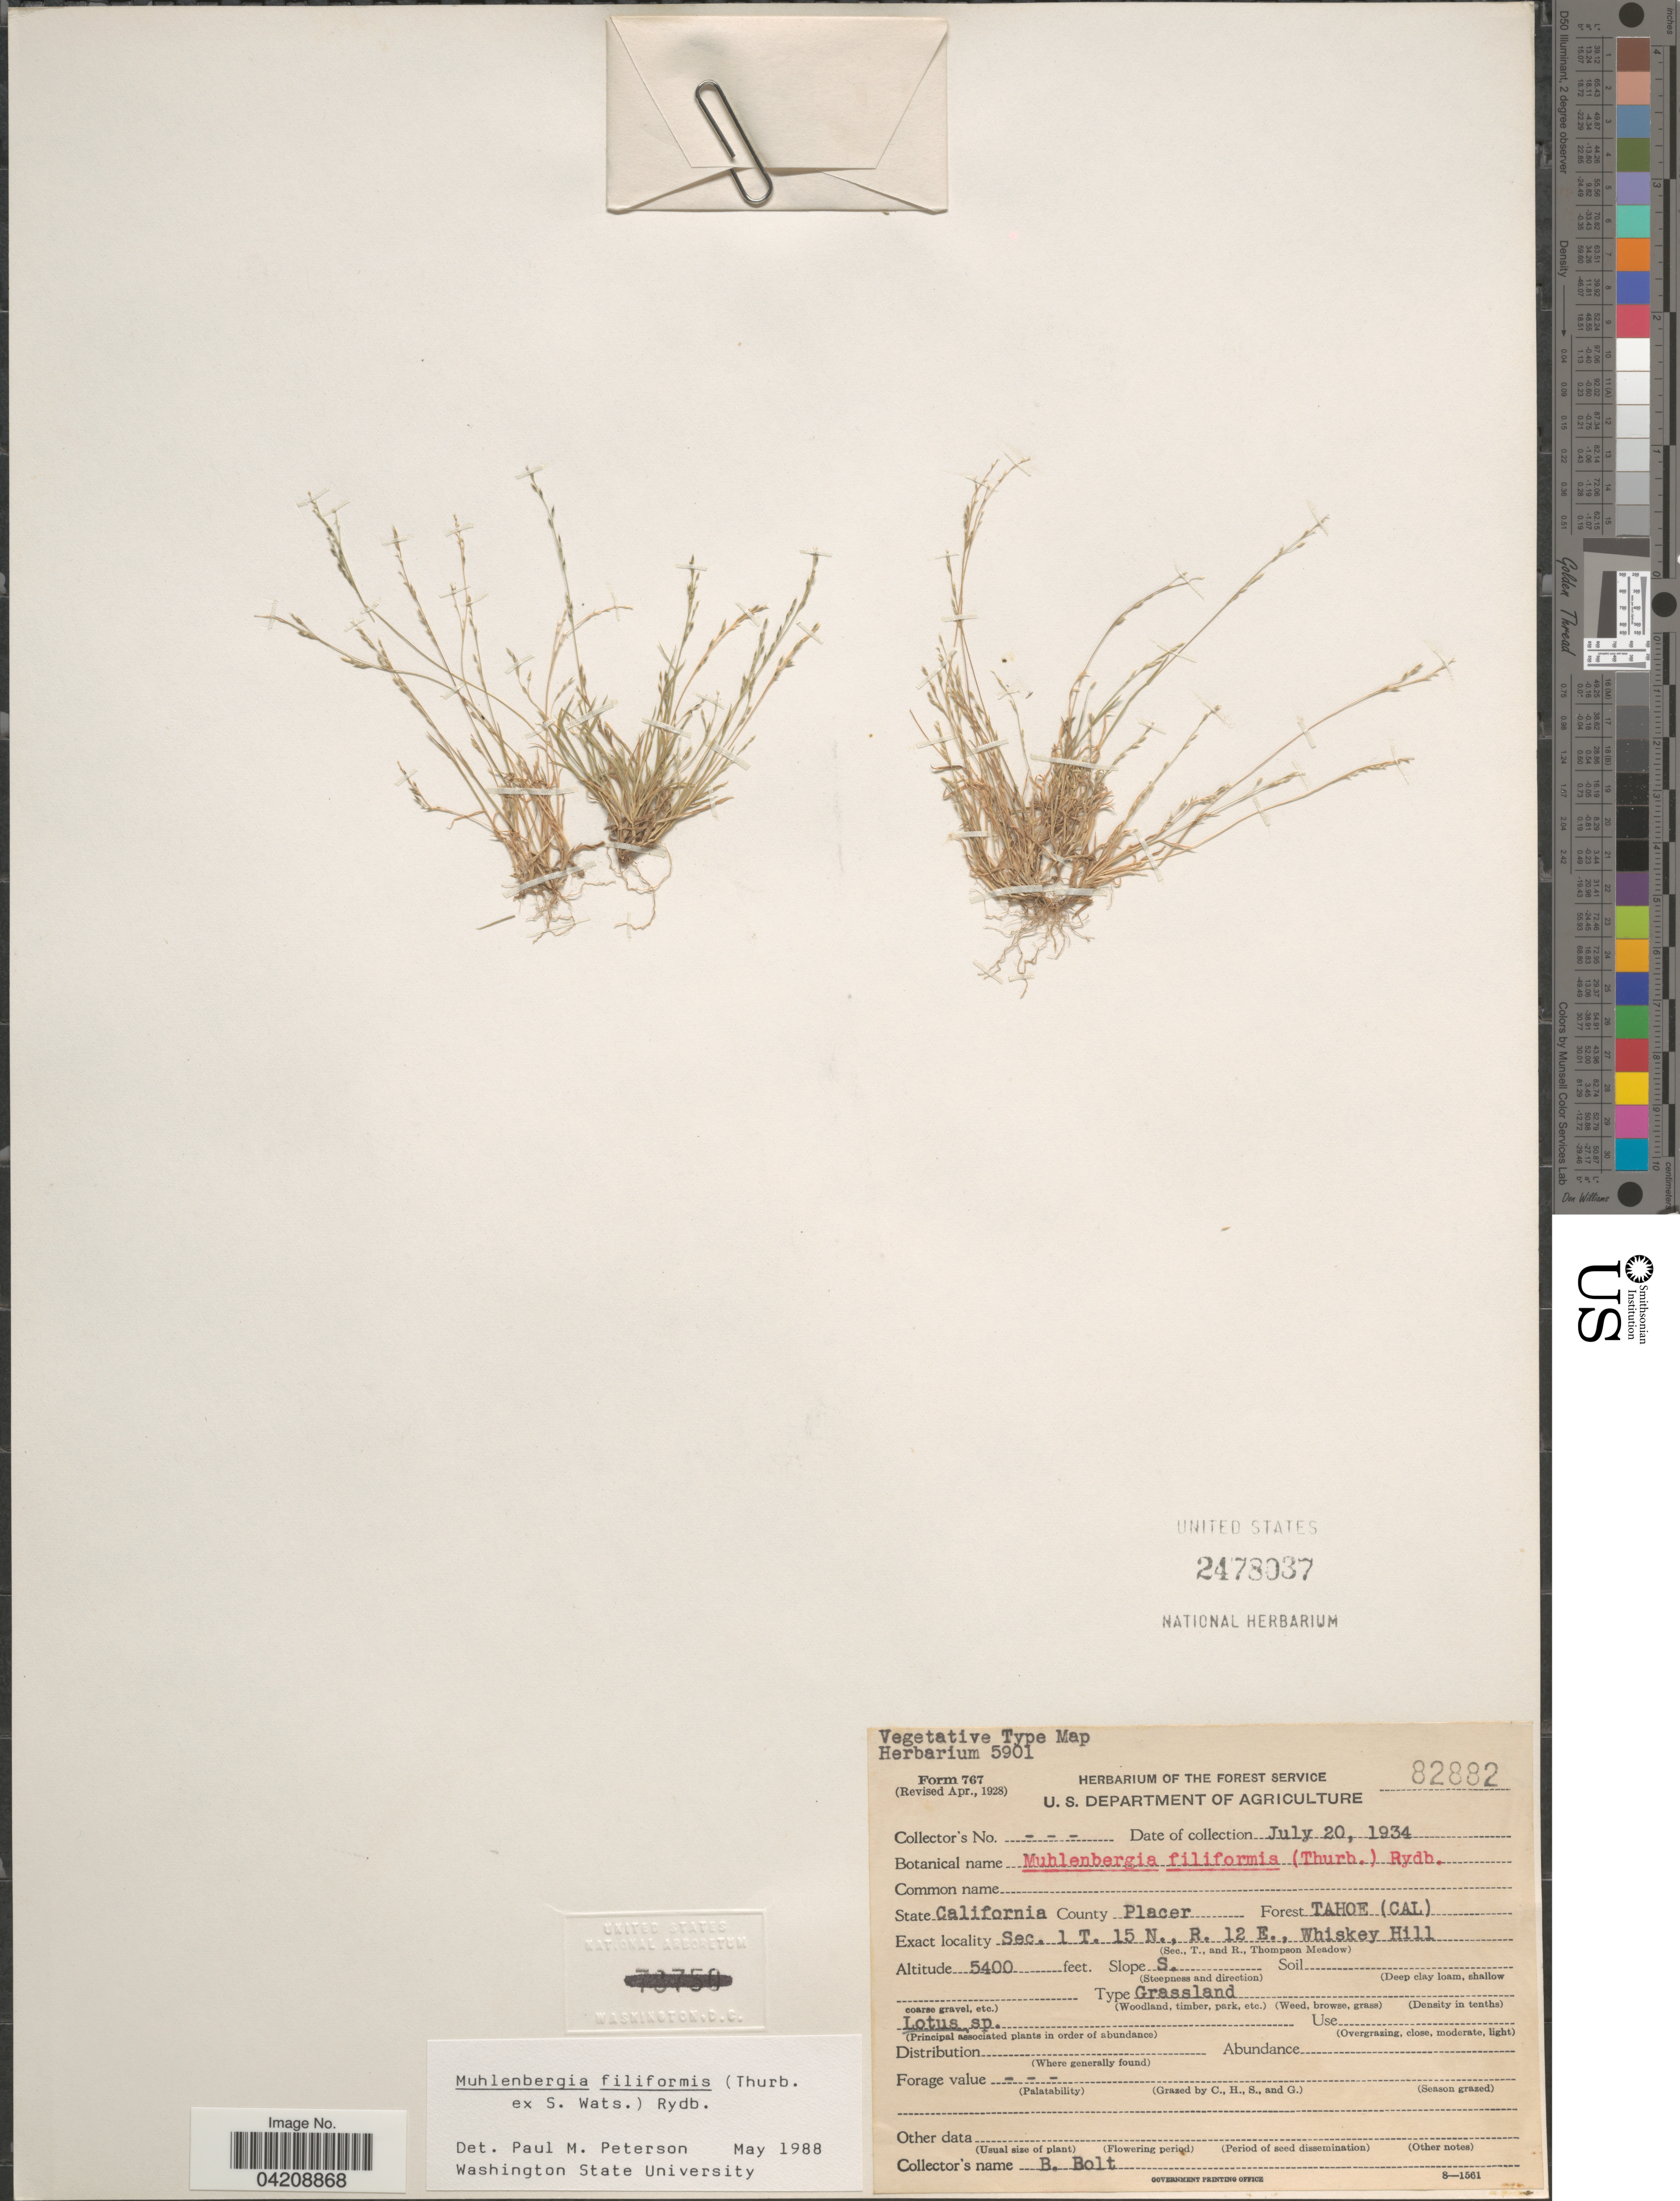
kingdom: Plantae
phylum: Tracheophyta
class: Liliopsida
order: Poales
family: Poaceae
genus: Muhlenbergia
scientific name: Muhlenbergia filiformis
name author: (Thurb. ex S. Watson) Rydb.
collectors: B. Bolt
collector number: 82882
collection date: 1934-07-20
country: United States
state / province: California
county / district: Placer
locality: County Placer. Forest Tahoe (Cal). Sec. 1 T. 15 N., R. 12 E., Whiskey Hill. Slope S.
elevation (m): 1646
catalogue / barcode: US 2478037